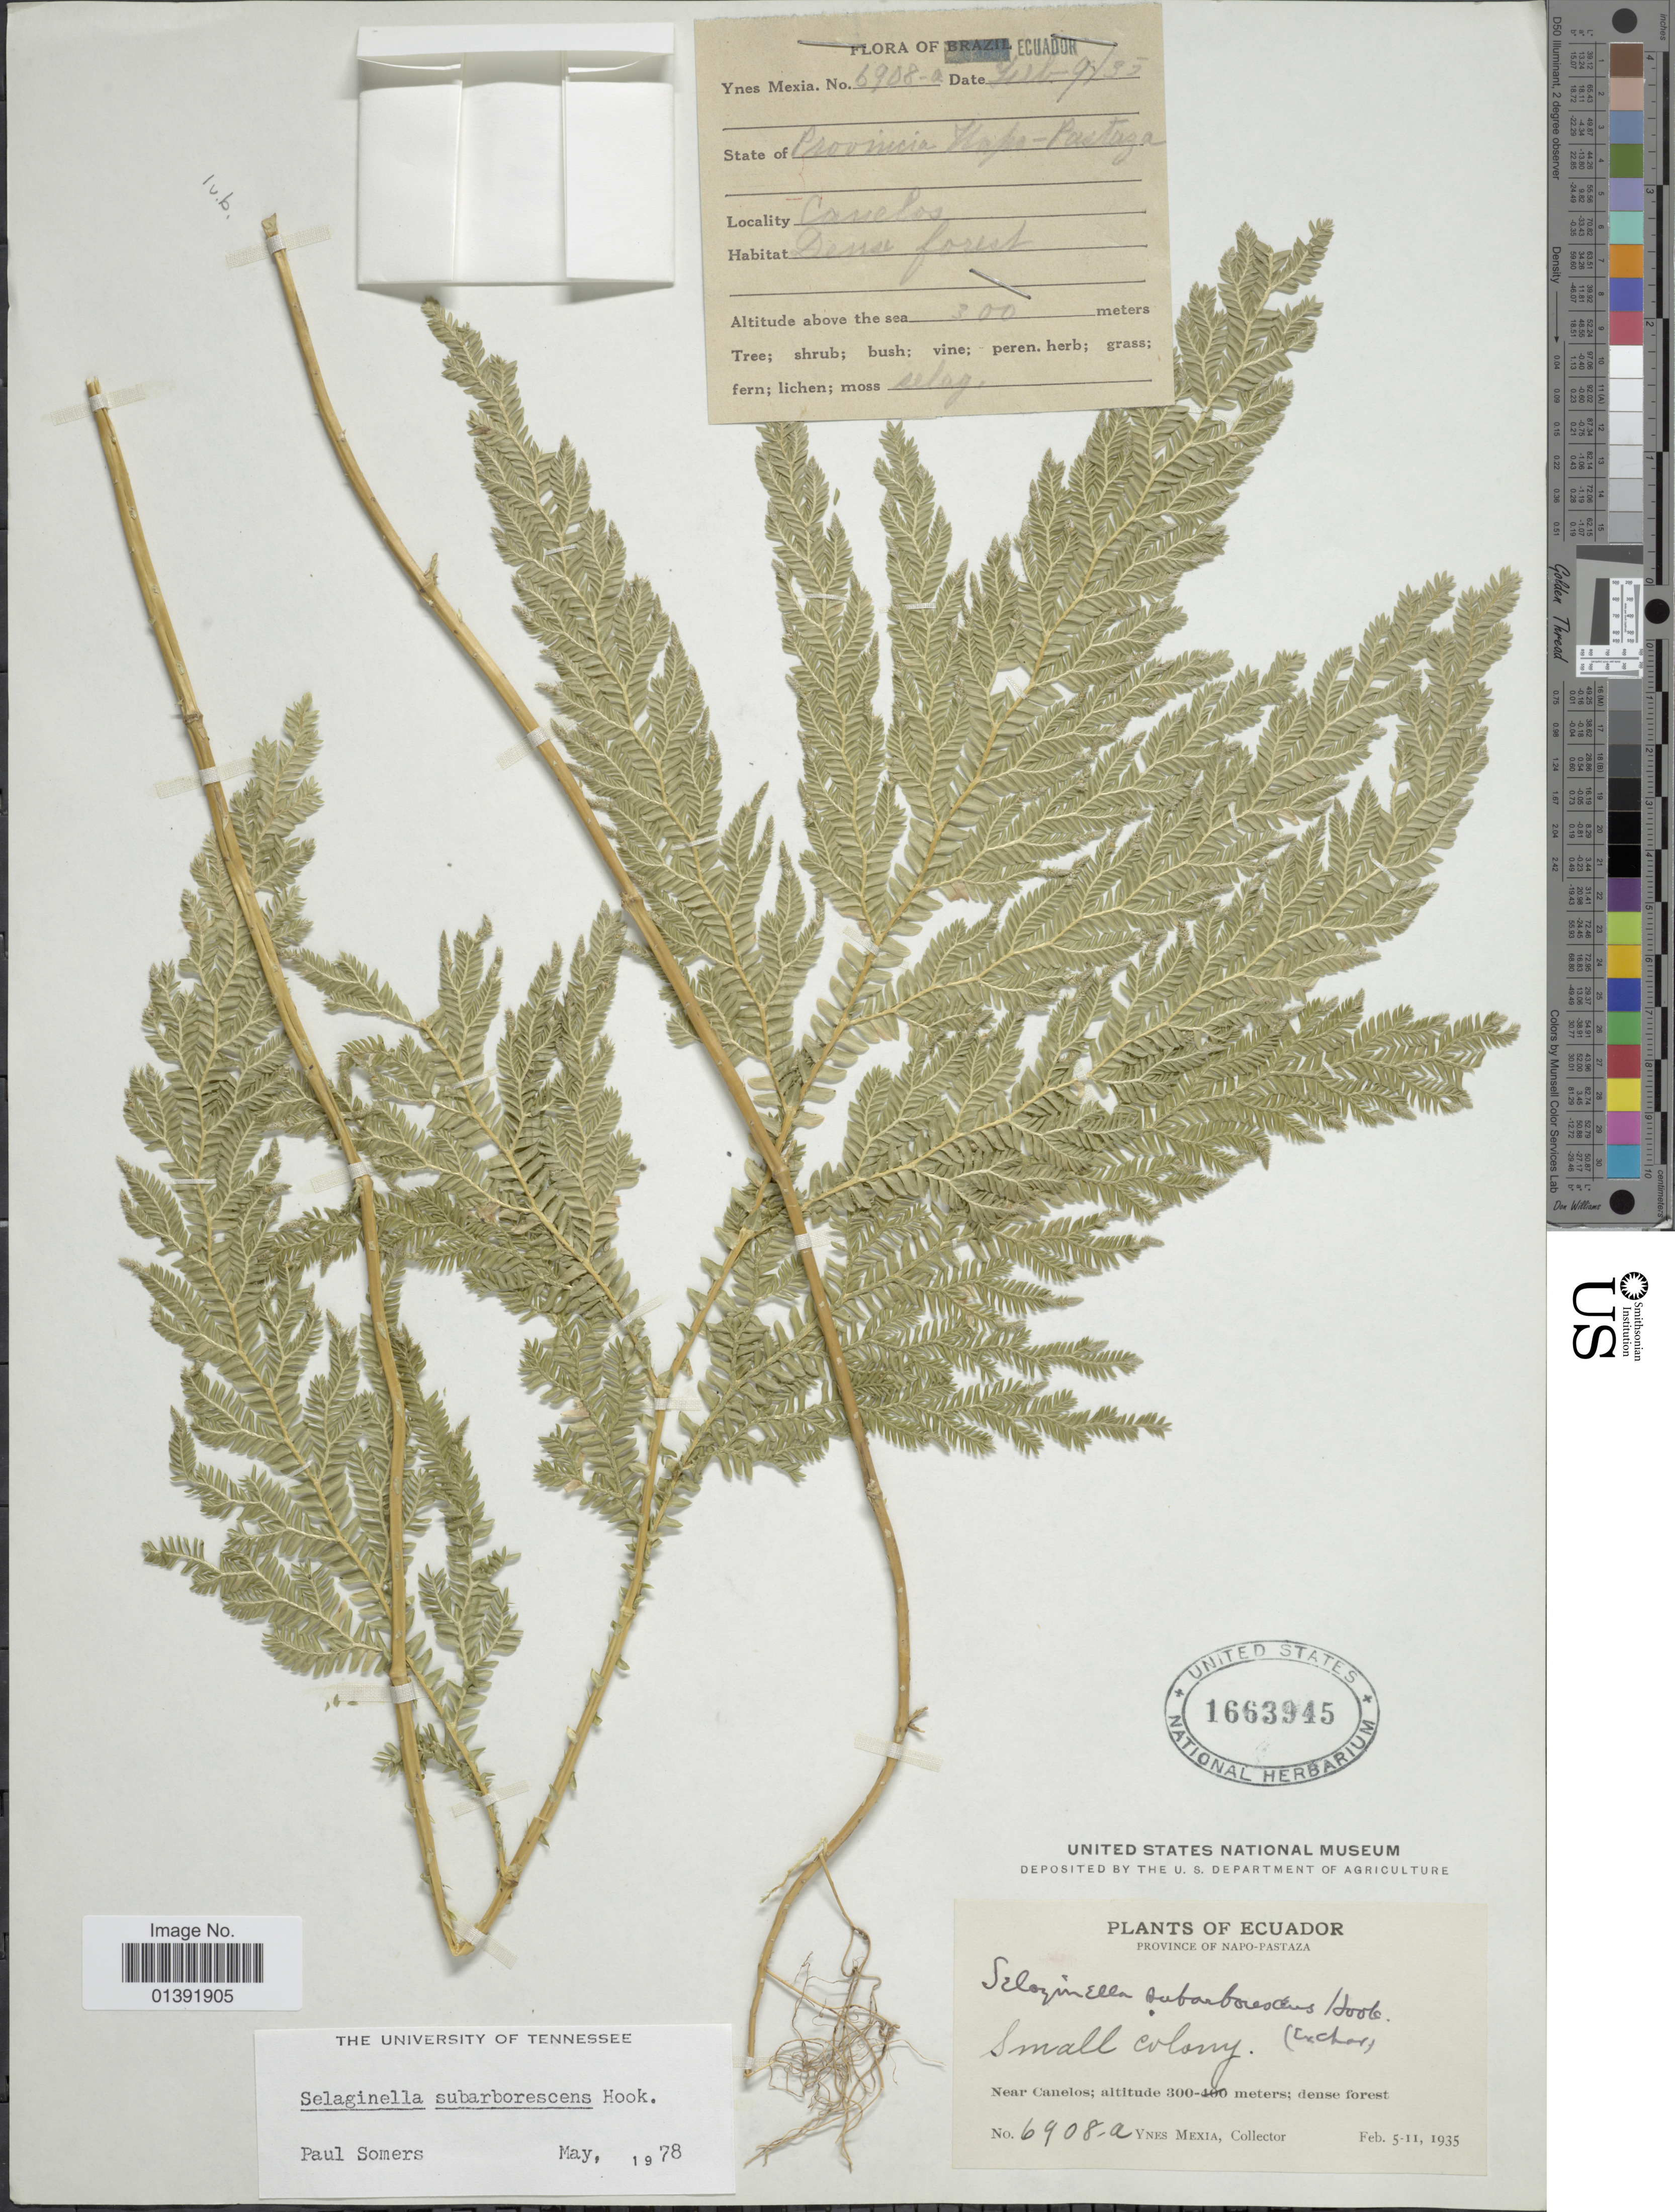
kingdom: Plantae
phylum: Tracheophyta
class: Lycopodiopsida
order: Selaginellales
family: Selaginellaceae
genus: Selaginella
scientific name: Selaginella subarborescens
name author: Hook.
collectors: Y. Mexia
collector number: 6908-a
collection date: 1935-02-05/1935-02-11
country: Ecuador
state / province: Napo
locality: Province Napo-Pastaza, near Canelos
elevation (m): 300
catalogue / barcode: US 1663945